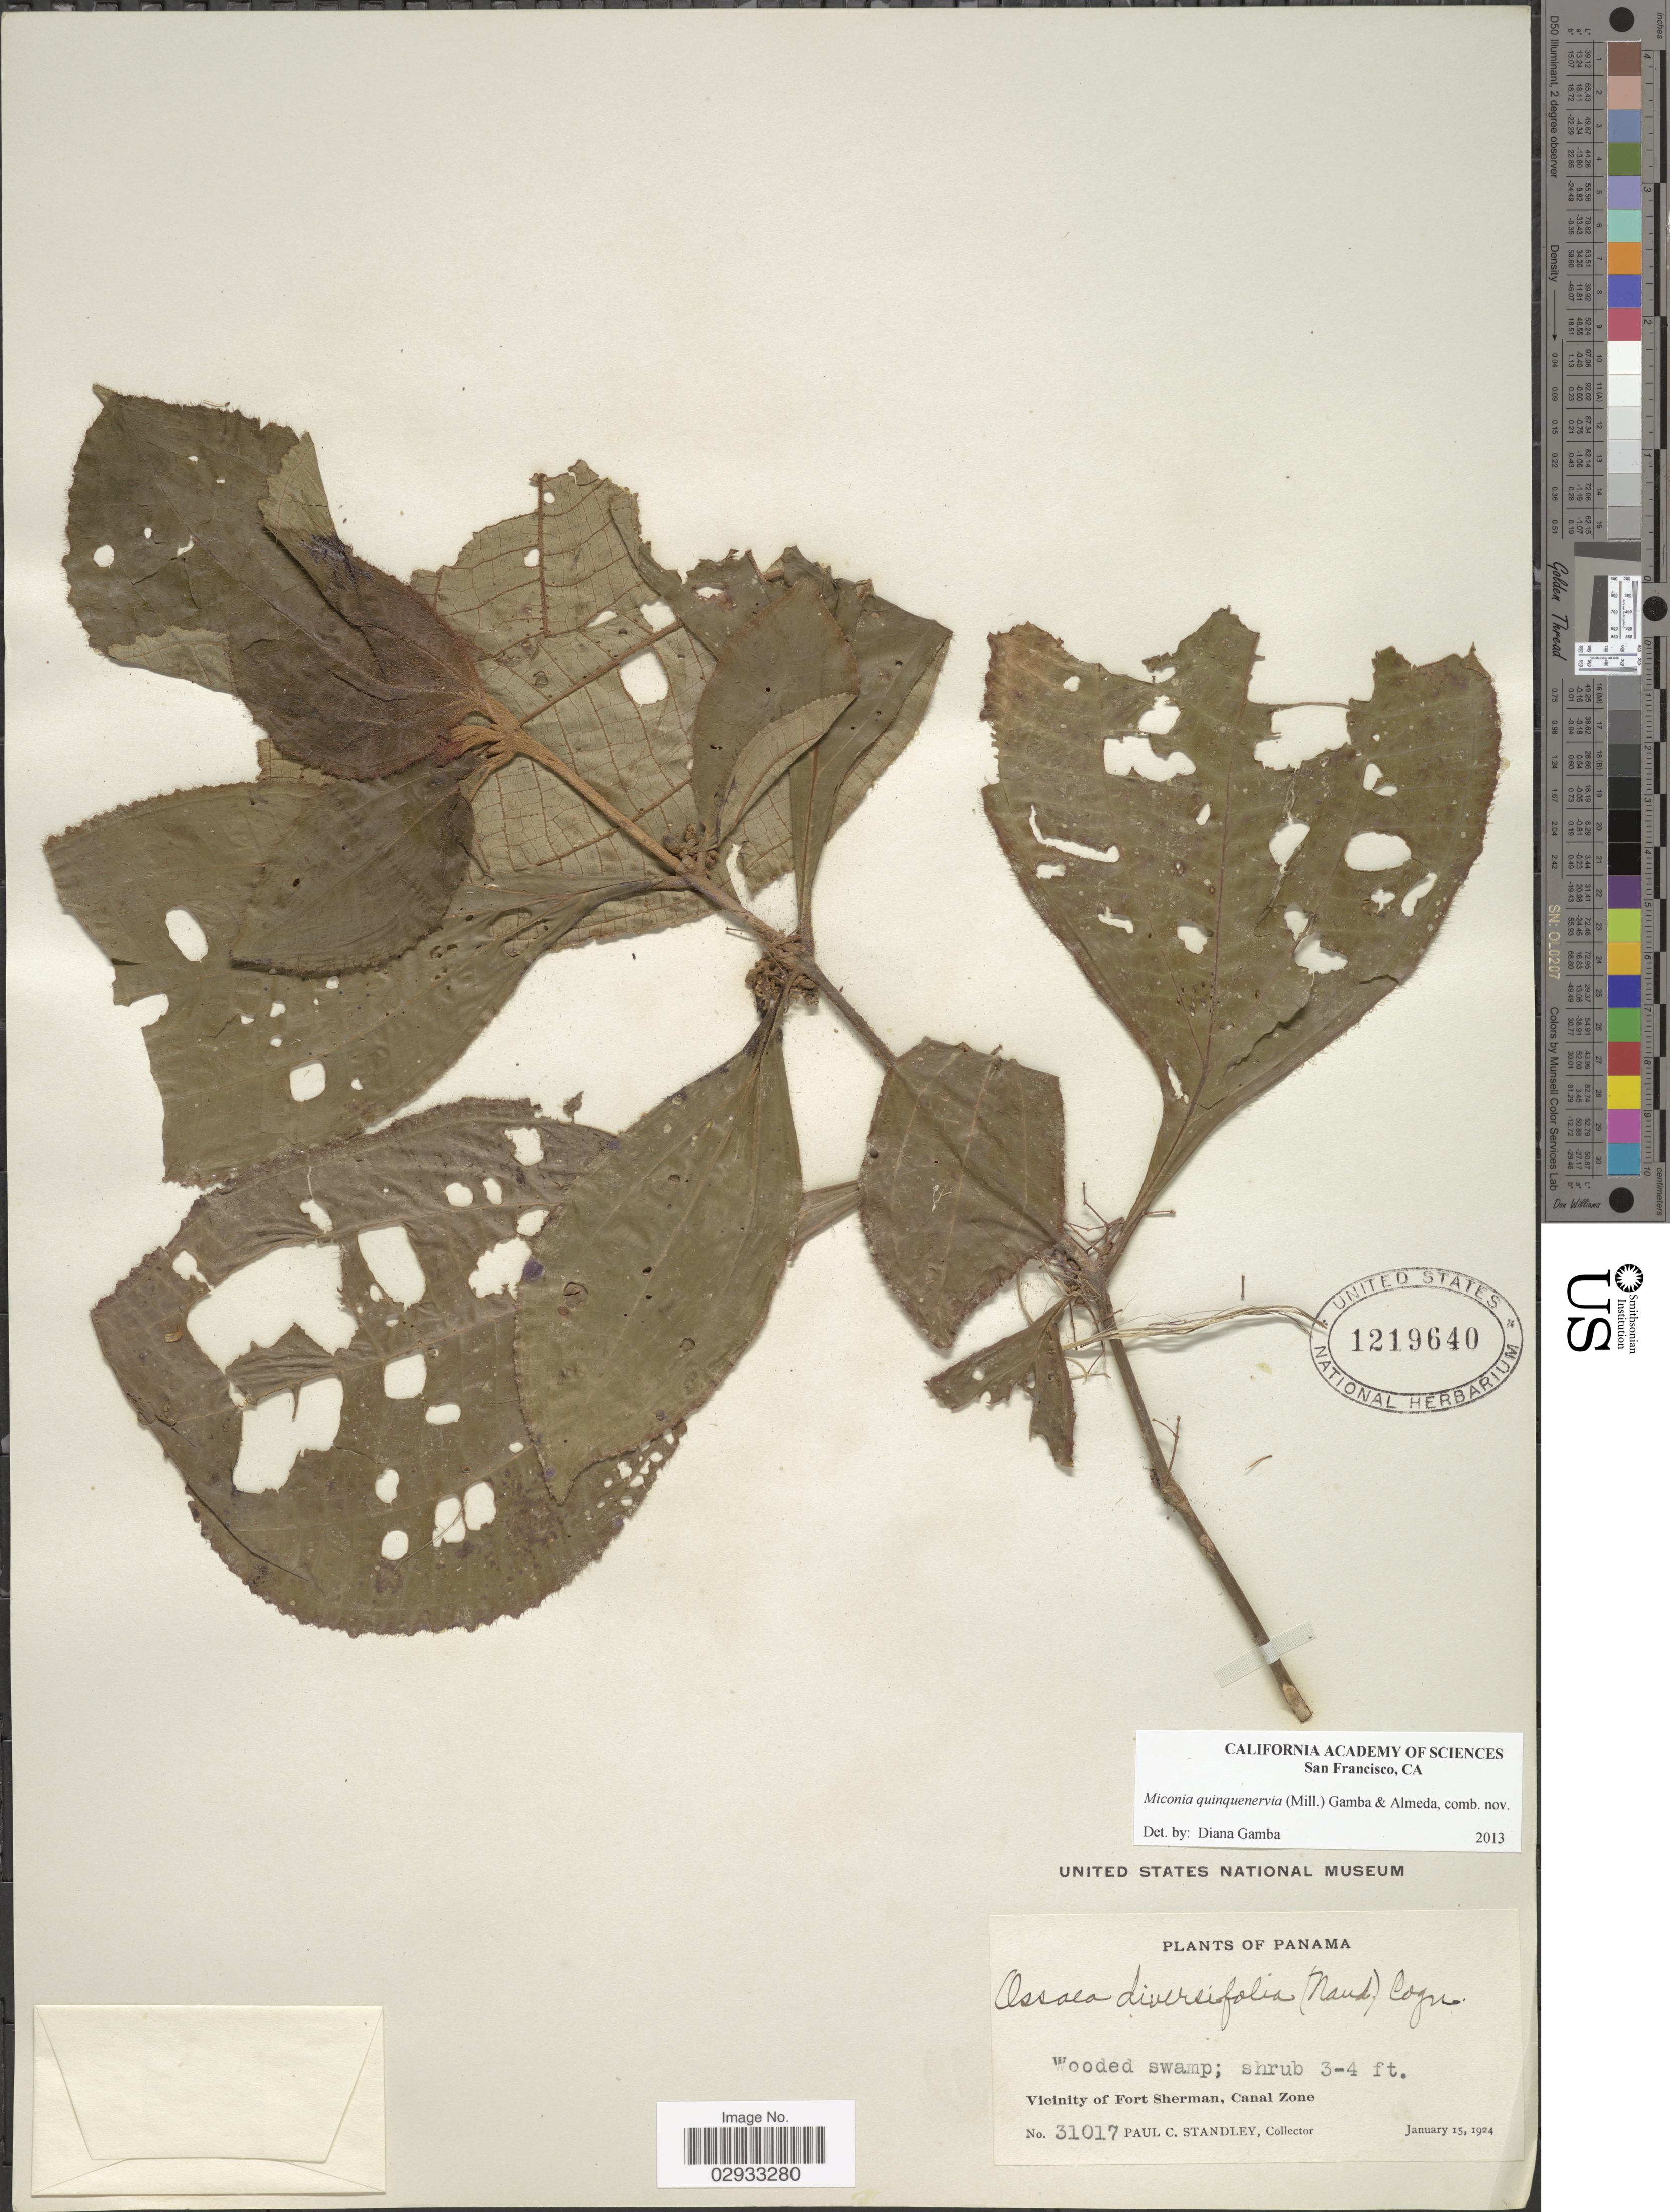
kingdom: Plantae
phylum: Tracheophyta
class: Magnoliopsida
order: Myrtales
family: Melastomataceae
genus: Miconia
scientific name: Miconia quinquenervia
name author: (Mill.) Gamba & Almeda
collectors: P. C. Standley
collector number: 31017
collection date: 1924-01-15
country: Panama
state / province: Colón / Panamá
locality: Vicinity of Fort Sherman, Canal Zone.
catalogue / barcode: US 1219640